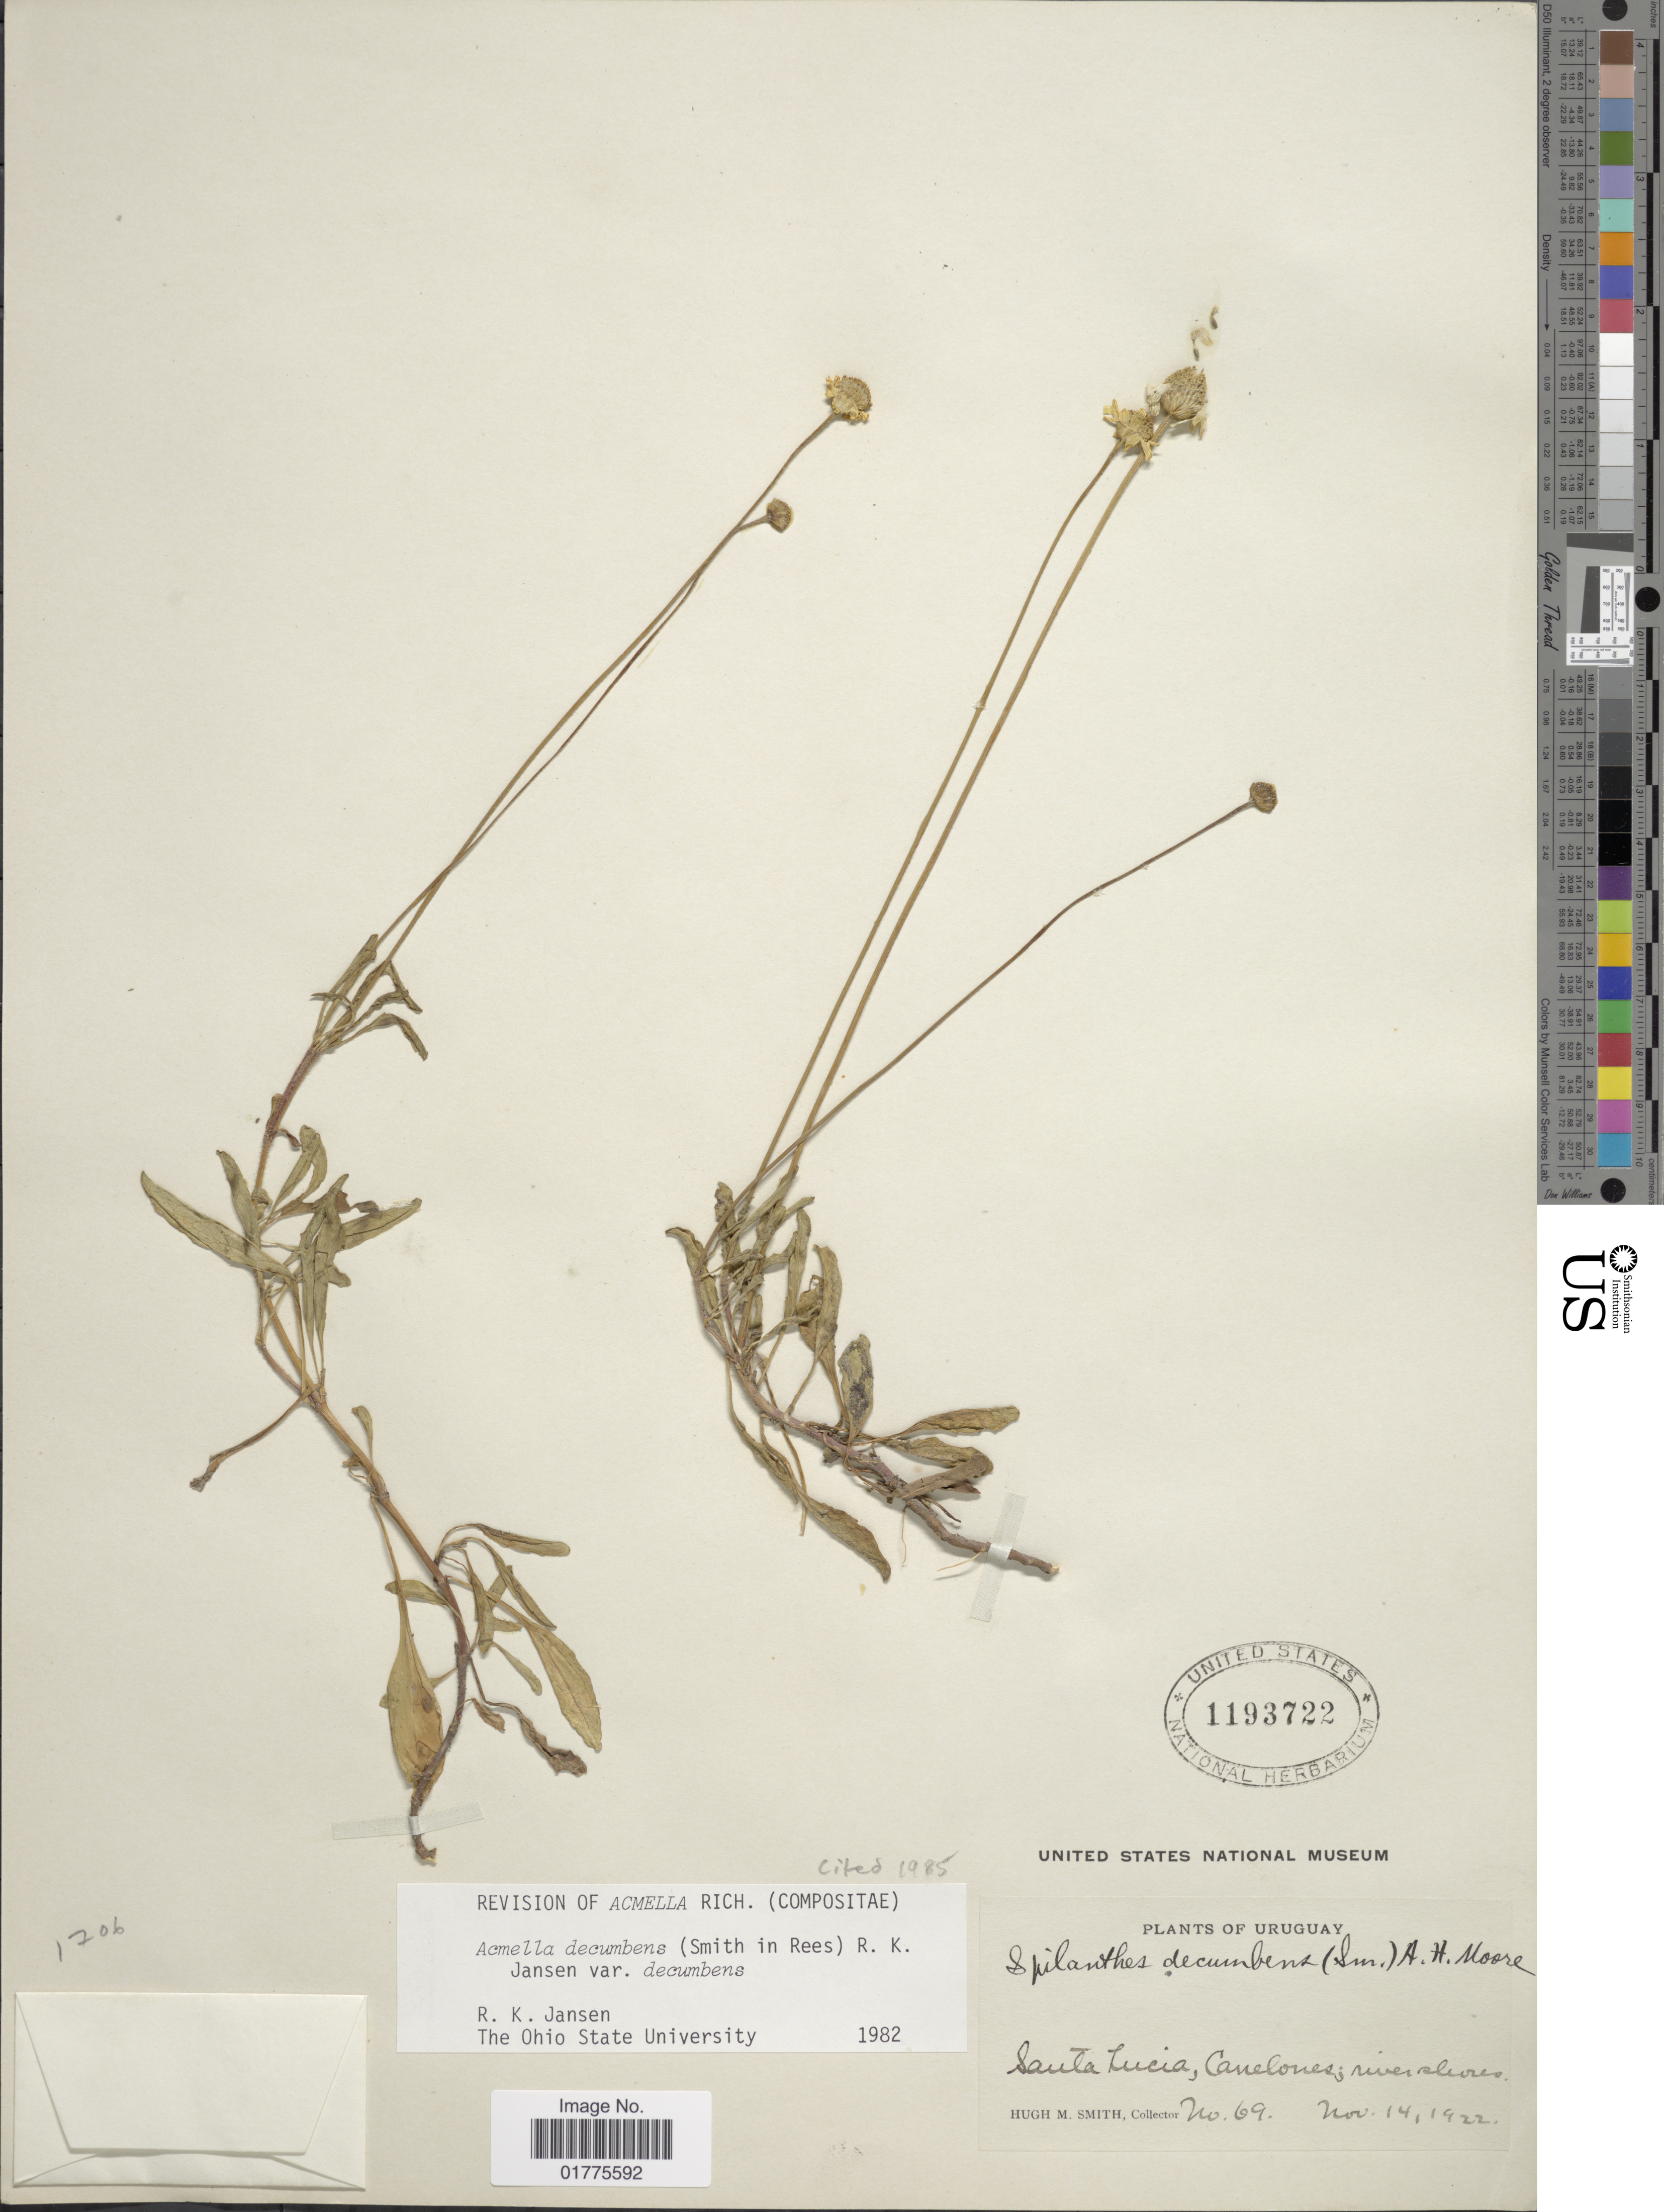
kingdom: Plantae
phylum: Tracheophyta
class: Magnoliopsida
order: Asterales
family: Asteraceae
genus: Acmella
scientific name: Acmella decumbens var. decumbens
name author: (Sm.) R.K. Jansen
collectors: H. M. Smith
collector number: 69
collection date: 1922-11-14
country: Uruguay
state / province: Canelones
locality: Santa Lucia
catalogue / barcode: US 1193722